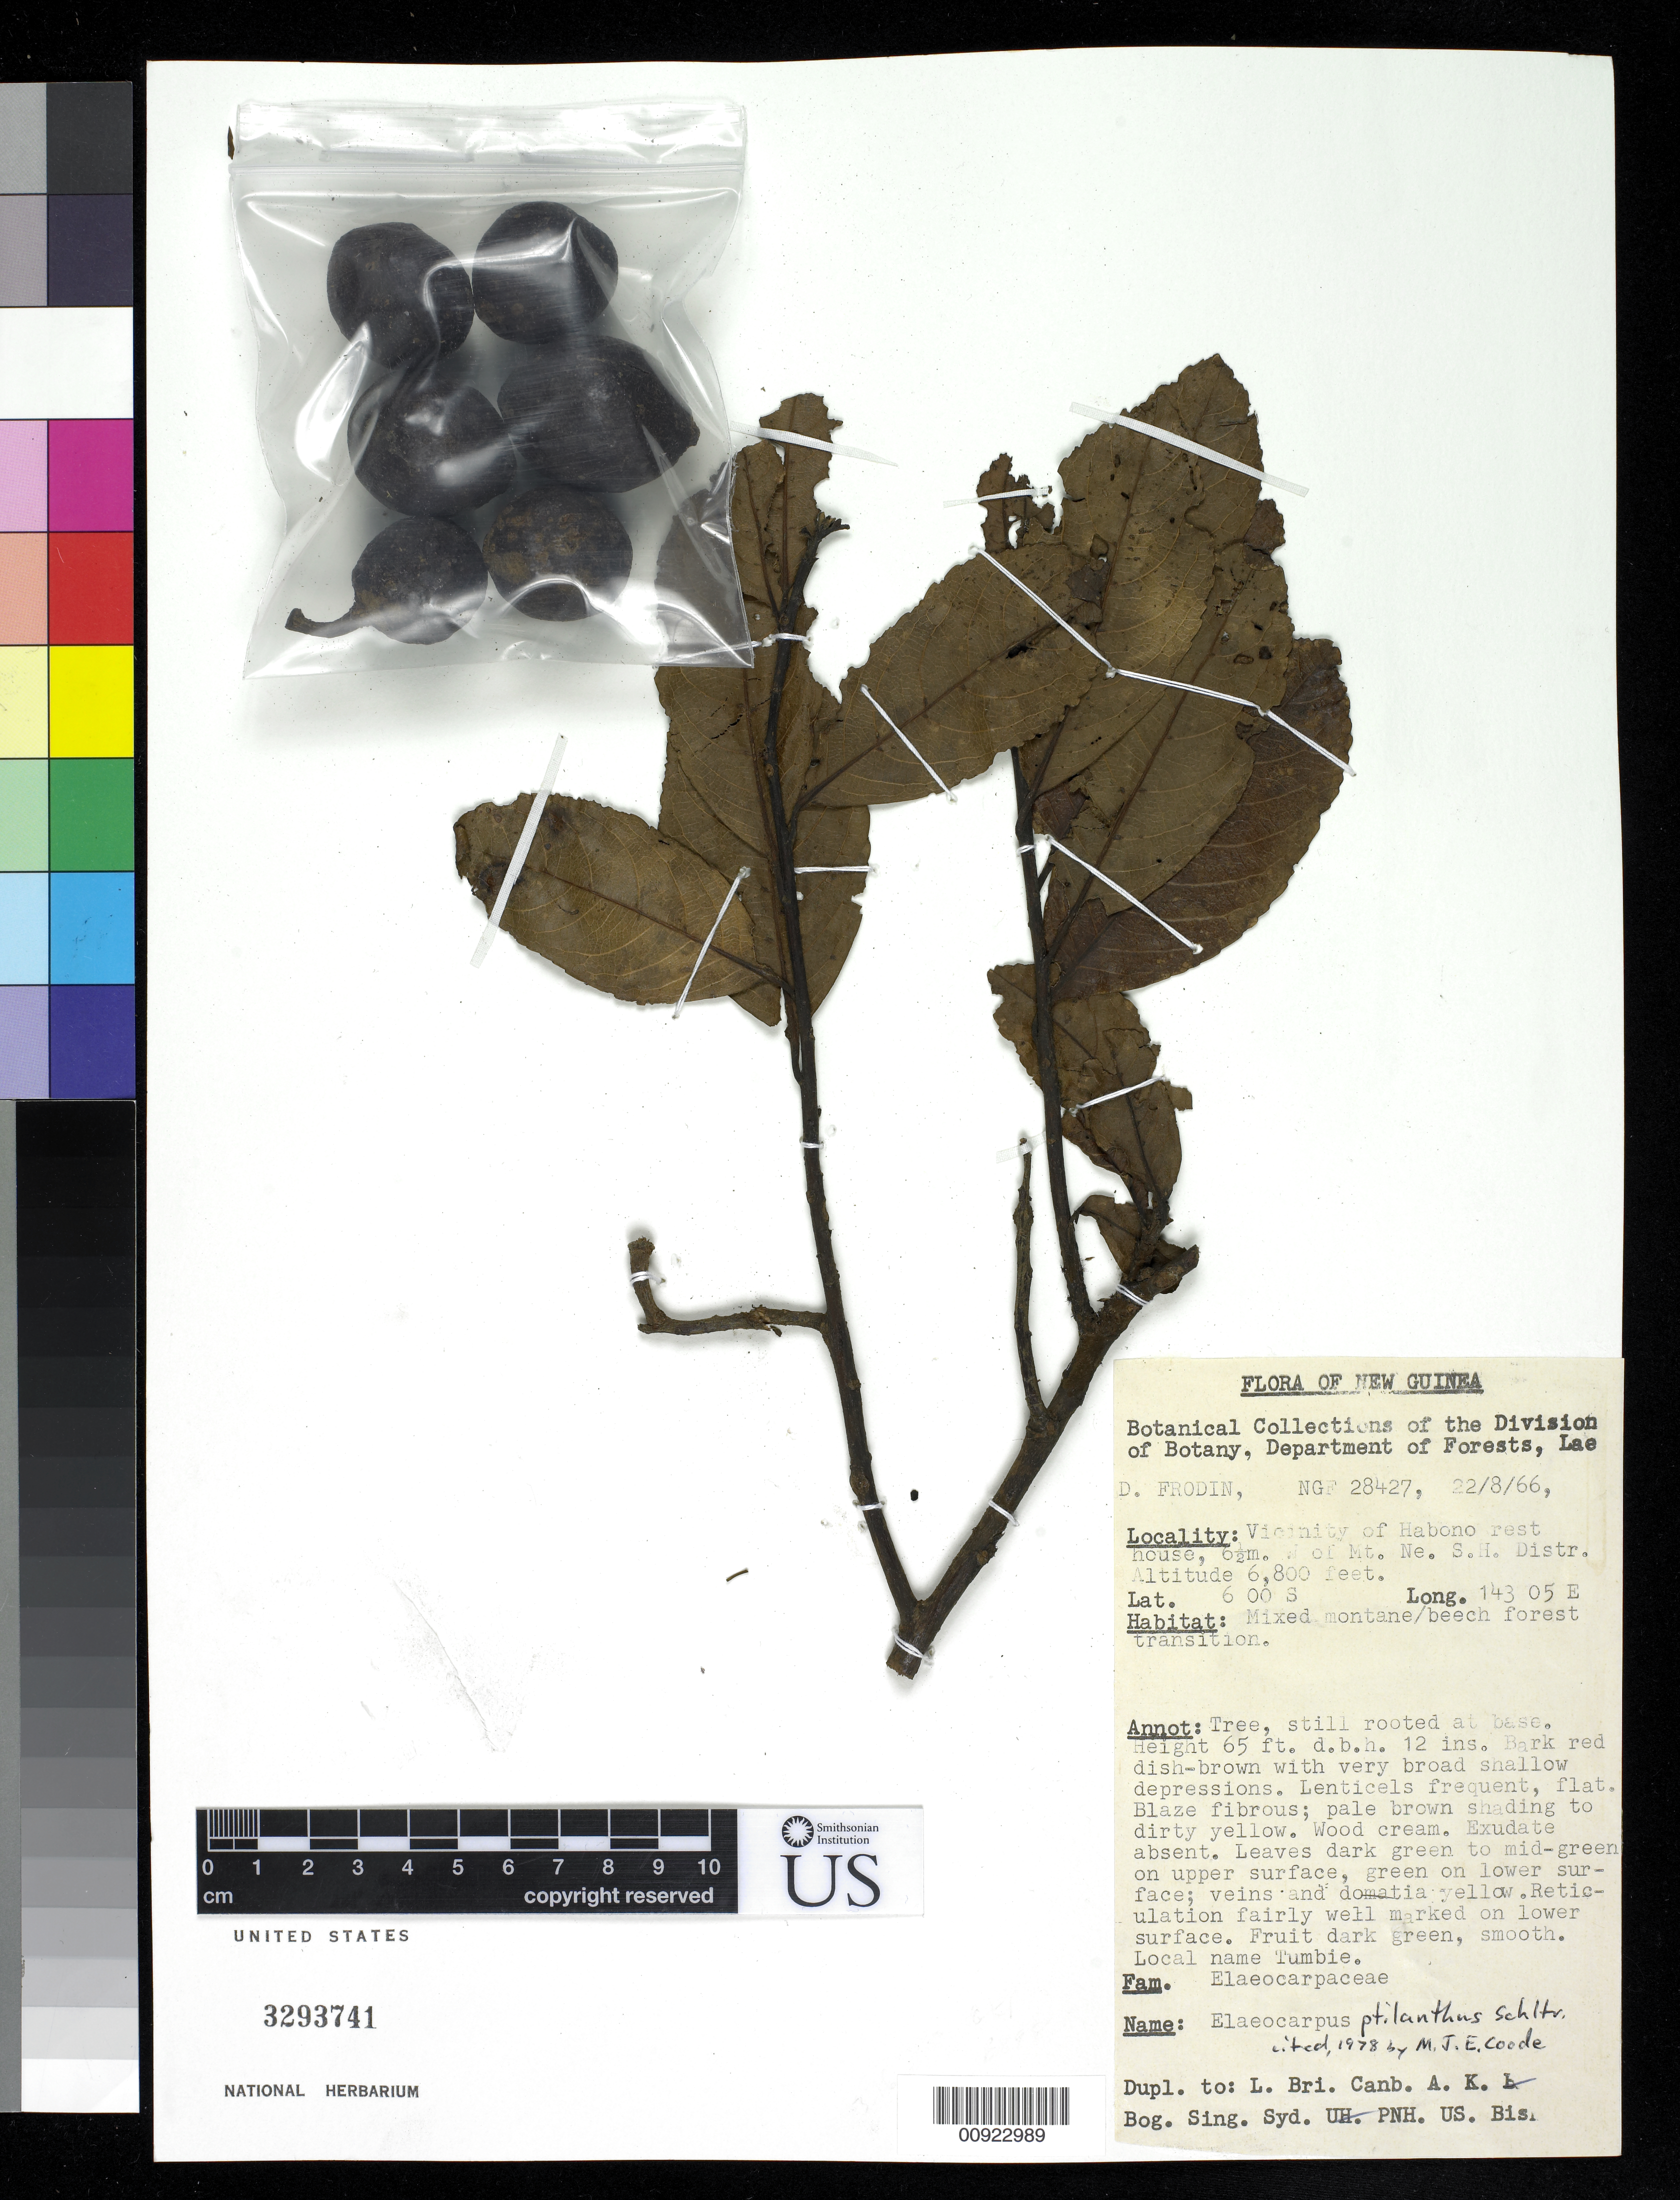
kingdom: Plantae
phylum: Tracheophyta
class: Magnoliopsida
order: Oxalidales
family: Elaeocarpaceae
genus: Elaeocarpus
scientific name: Elaeocarpus ptilanthus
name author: Schltr.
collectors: D. G. Frodin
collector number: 28427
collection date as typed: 22 Aug 1966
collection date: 1966-08-22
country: Papua New Guinea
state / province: Southern Highlands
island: New Guinea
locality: Vicinity of Habono rest house, 6.5 miles W of mt. Ne. S.H. District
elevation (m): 2073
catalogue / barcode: US 3293741